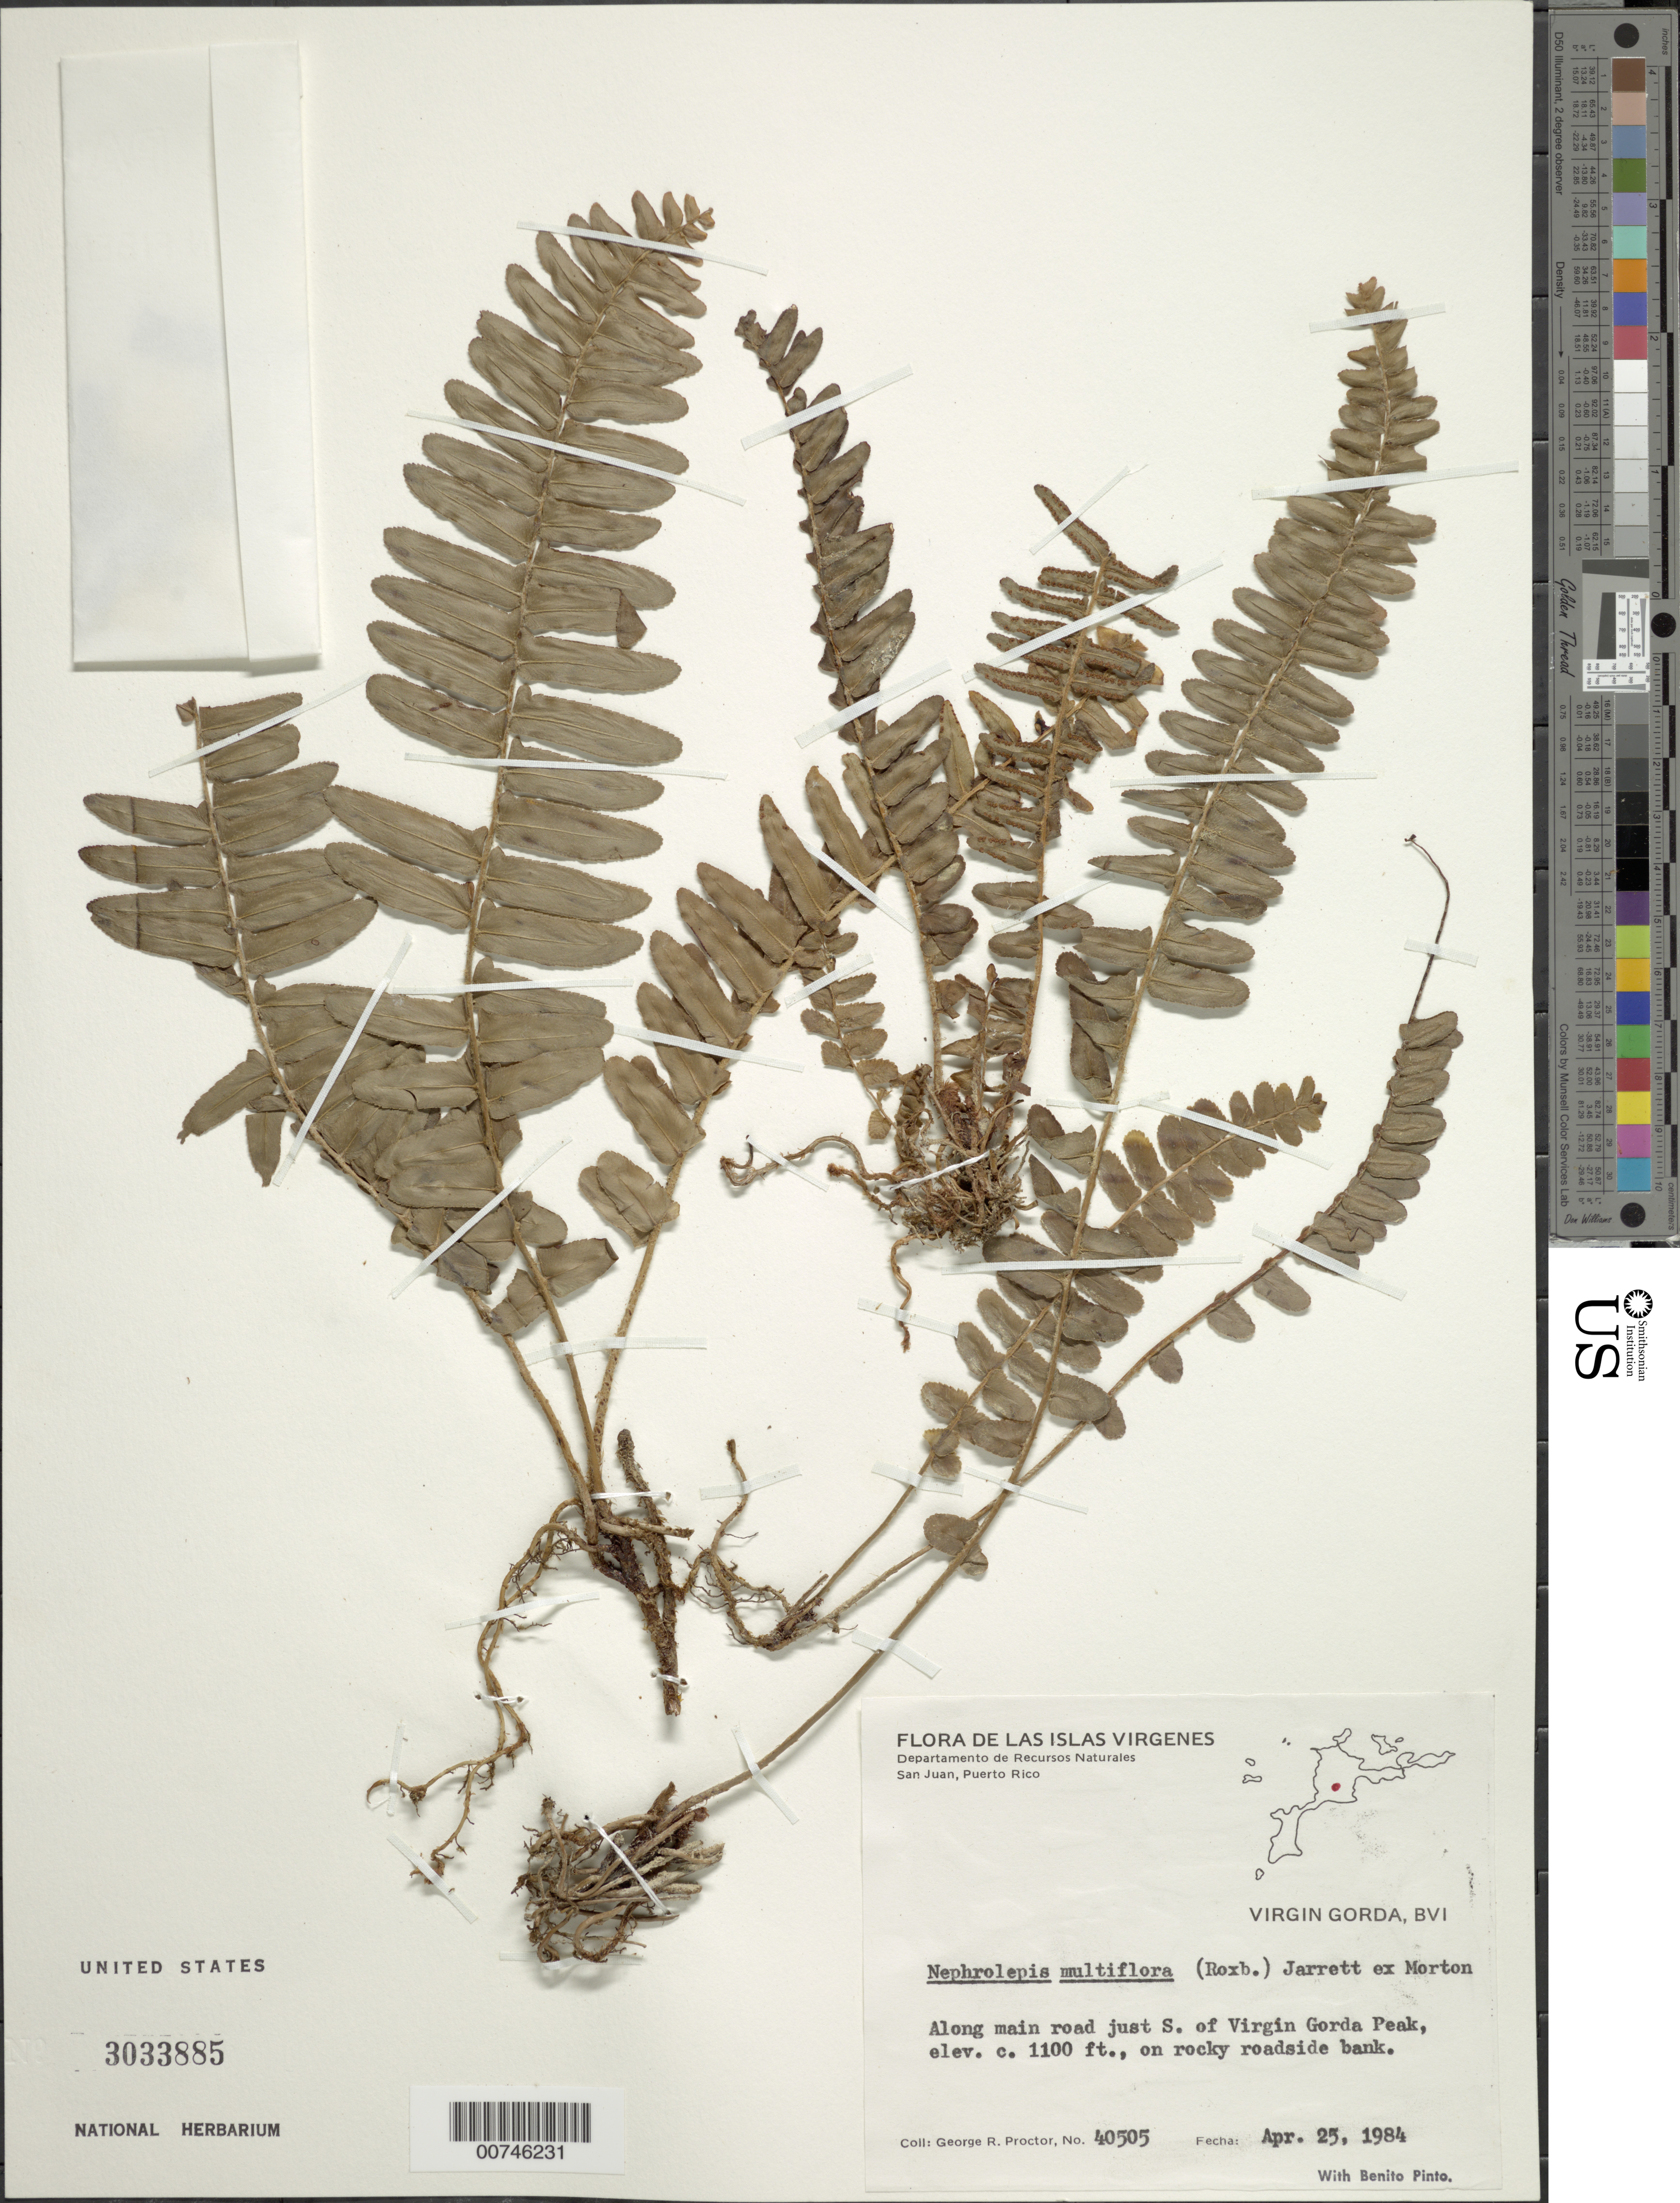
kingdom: Plantae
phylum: Tracheophyta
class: Polypodiopsida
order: Polypodiales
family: Nephrolepidaceae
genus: Nephrolepis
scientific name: Nephrolepis multiflora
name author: (Roxb.) F.M. Jarrett ex C.V. Morton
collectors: G. R. Proctor & B. Pinto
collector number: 40505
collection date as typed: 25 Apr 1984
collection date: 1984-04-25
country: British Virgin Islands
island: Virgin Gorda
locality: Along main road just S of Virgin Gorda Peak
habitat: On rocky roadside bank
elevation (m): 335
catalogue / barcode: US 3033885